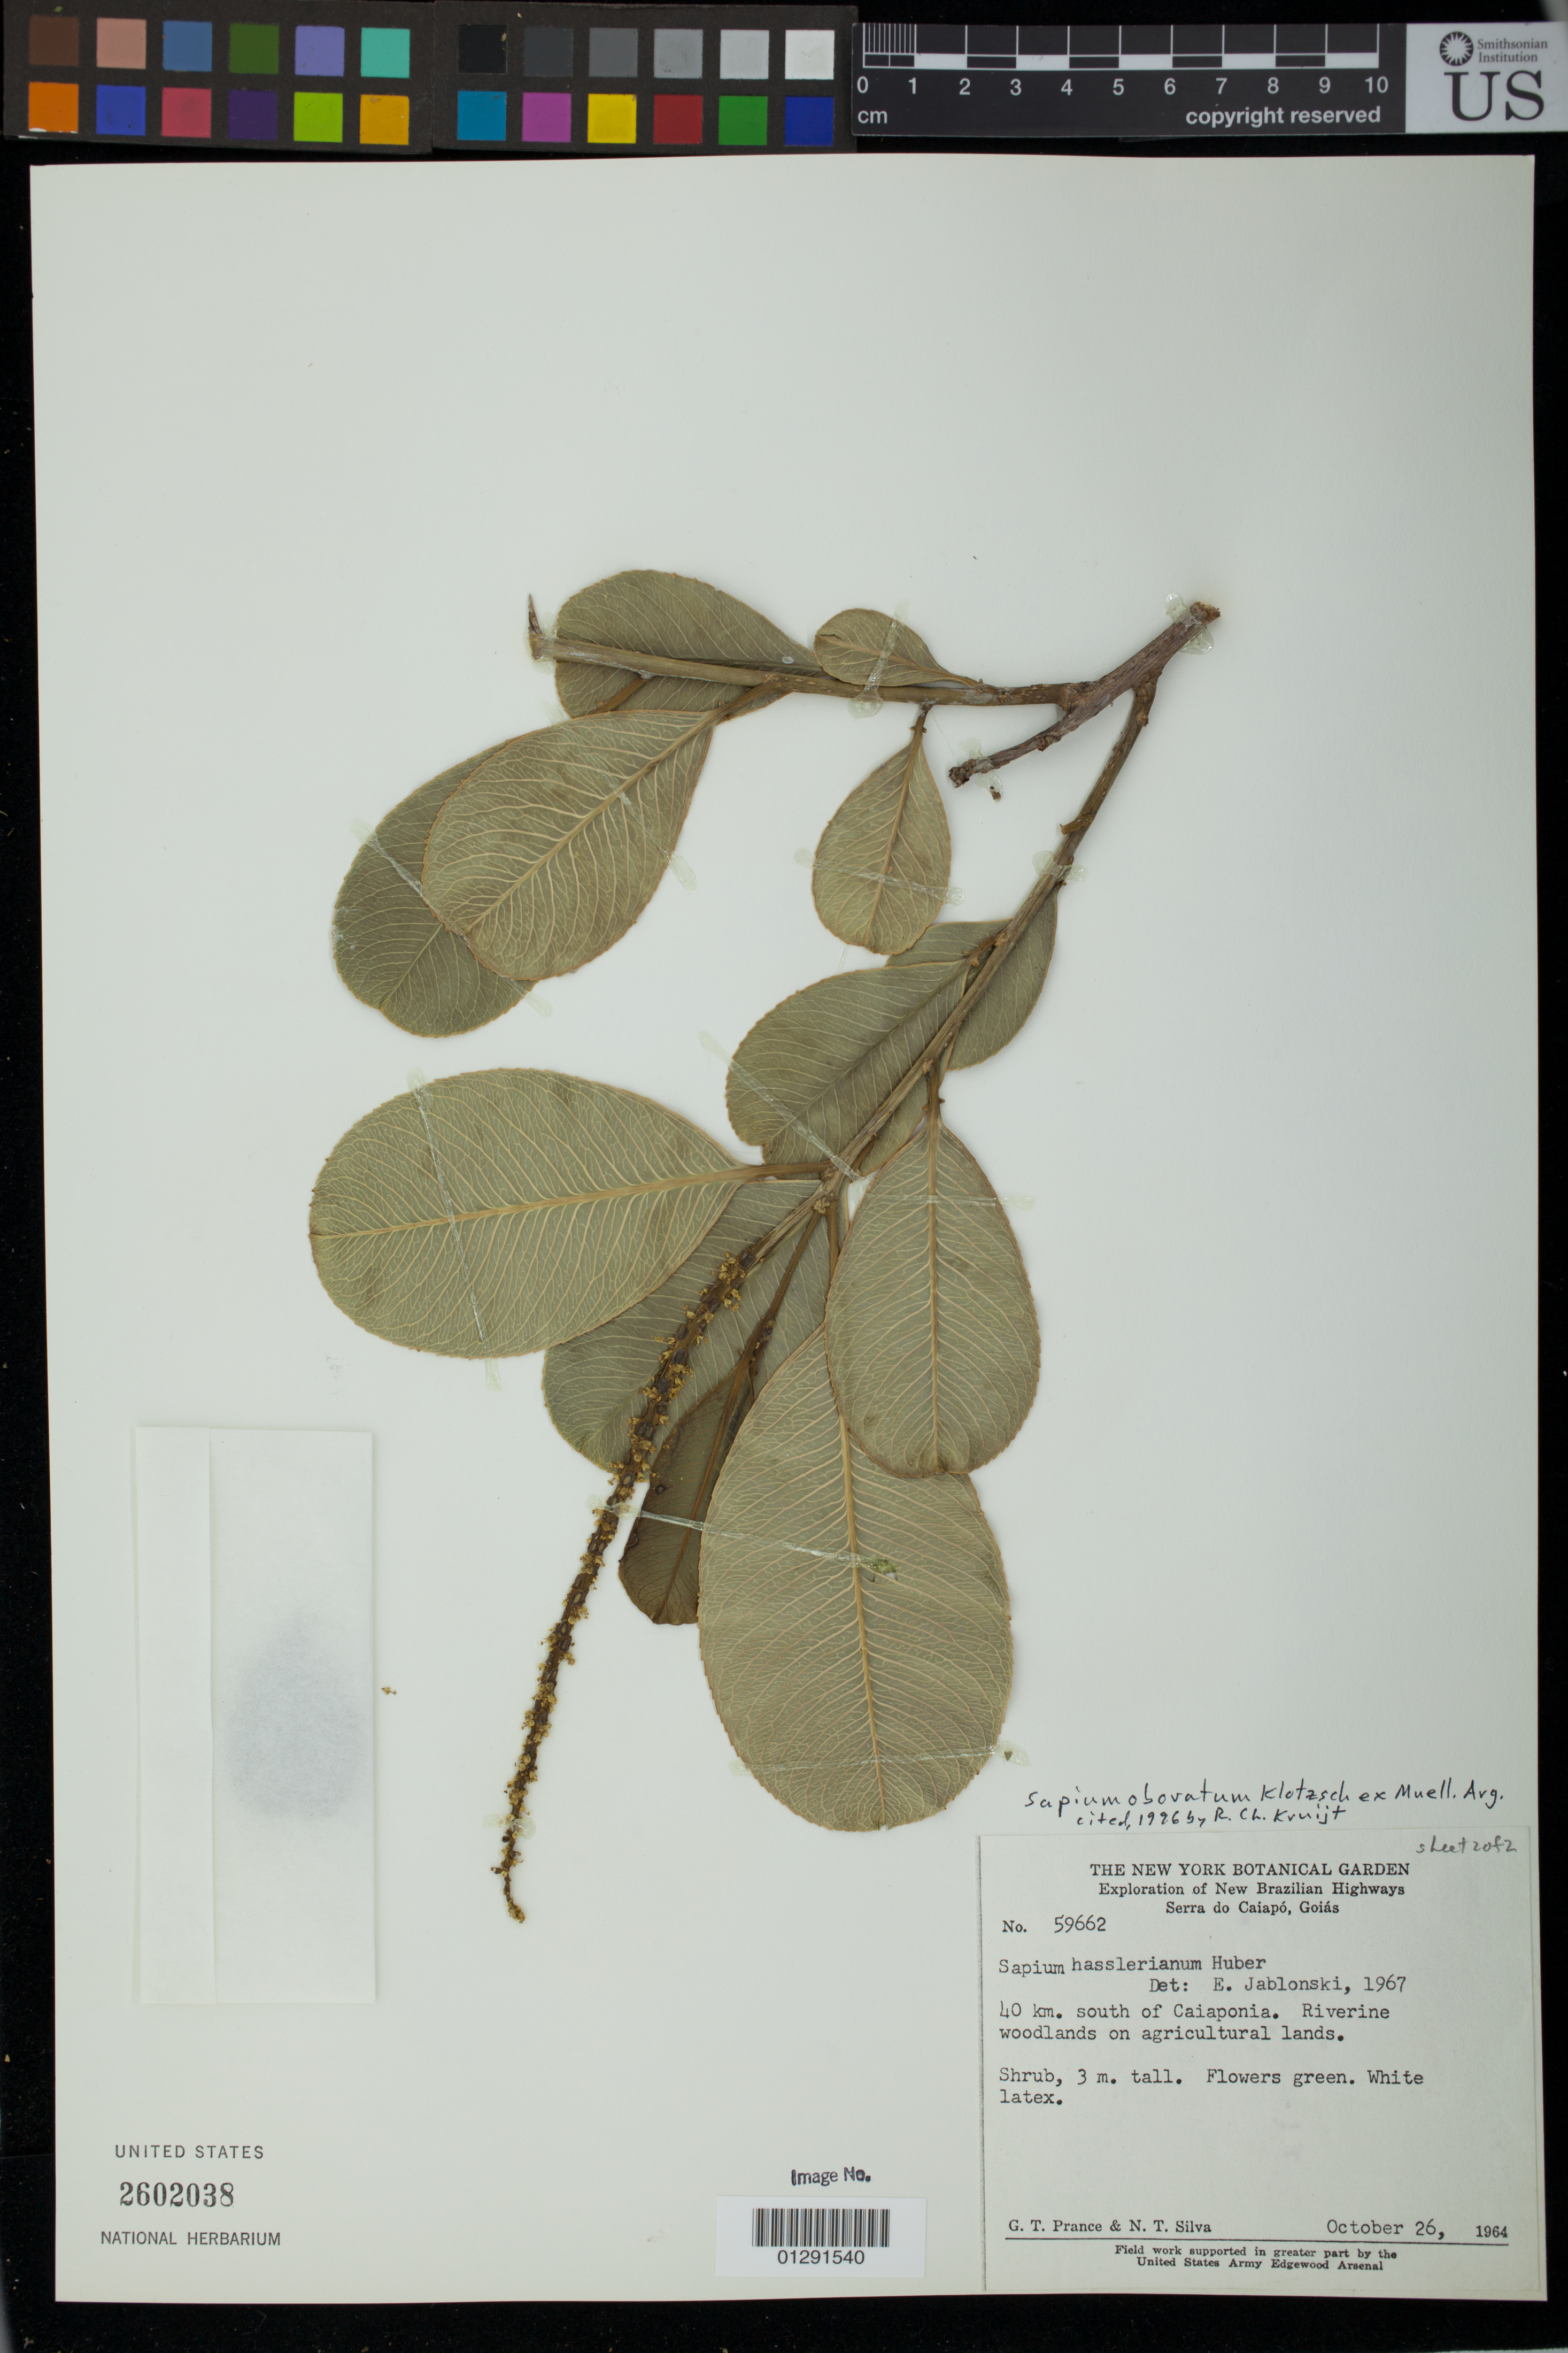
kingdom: Plantae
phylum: Tracheophyta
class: Magnoliopsida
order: Malpighiales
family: Euphorbiaceae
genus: Sapium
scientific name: Sapium obovatum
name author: Klotzsch ex Müll. Arg.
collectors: G. T. Prance & N. T. Silva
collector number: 59662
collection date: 1964-10-26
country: Brazil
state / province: Goias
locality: Serro do Caiapo: 40 km. south of Caiaponia.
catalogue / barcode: US 2602038